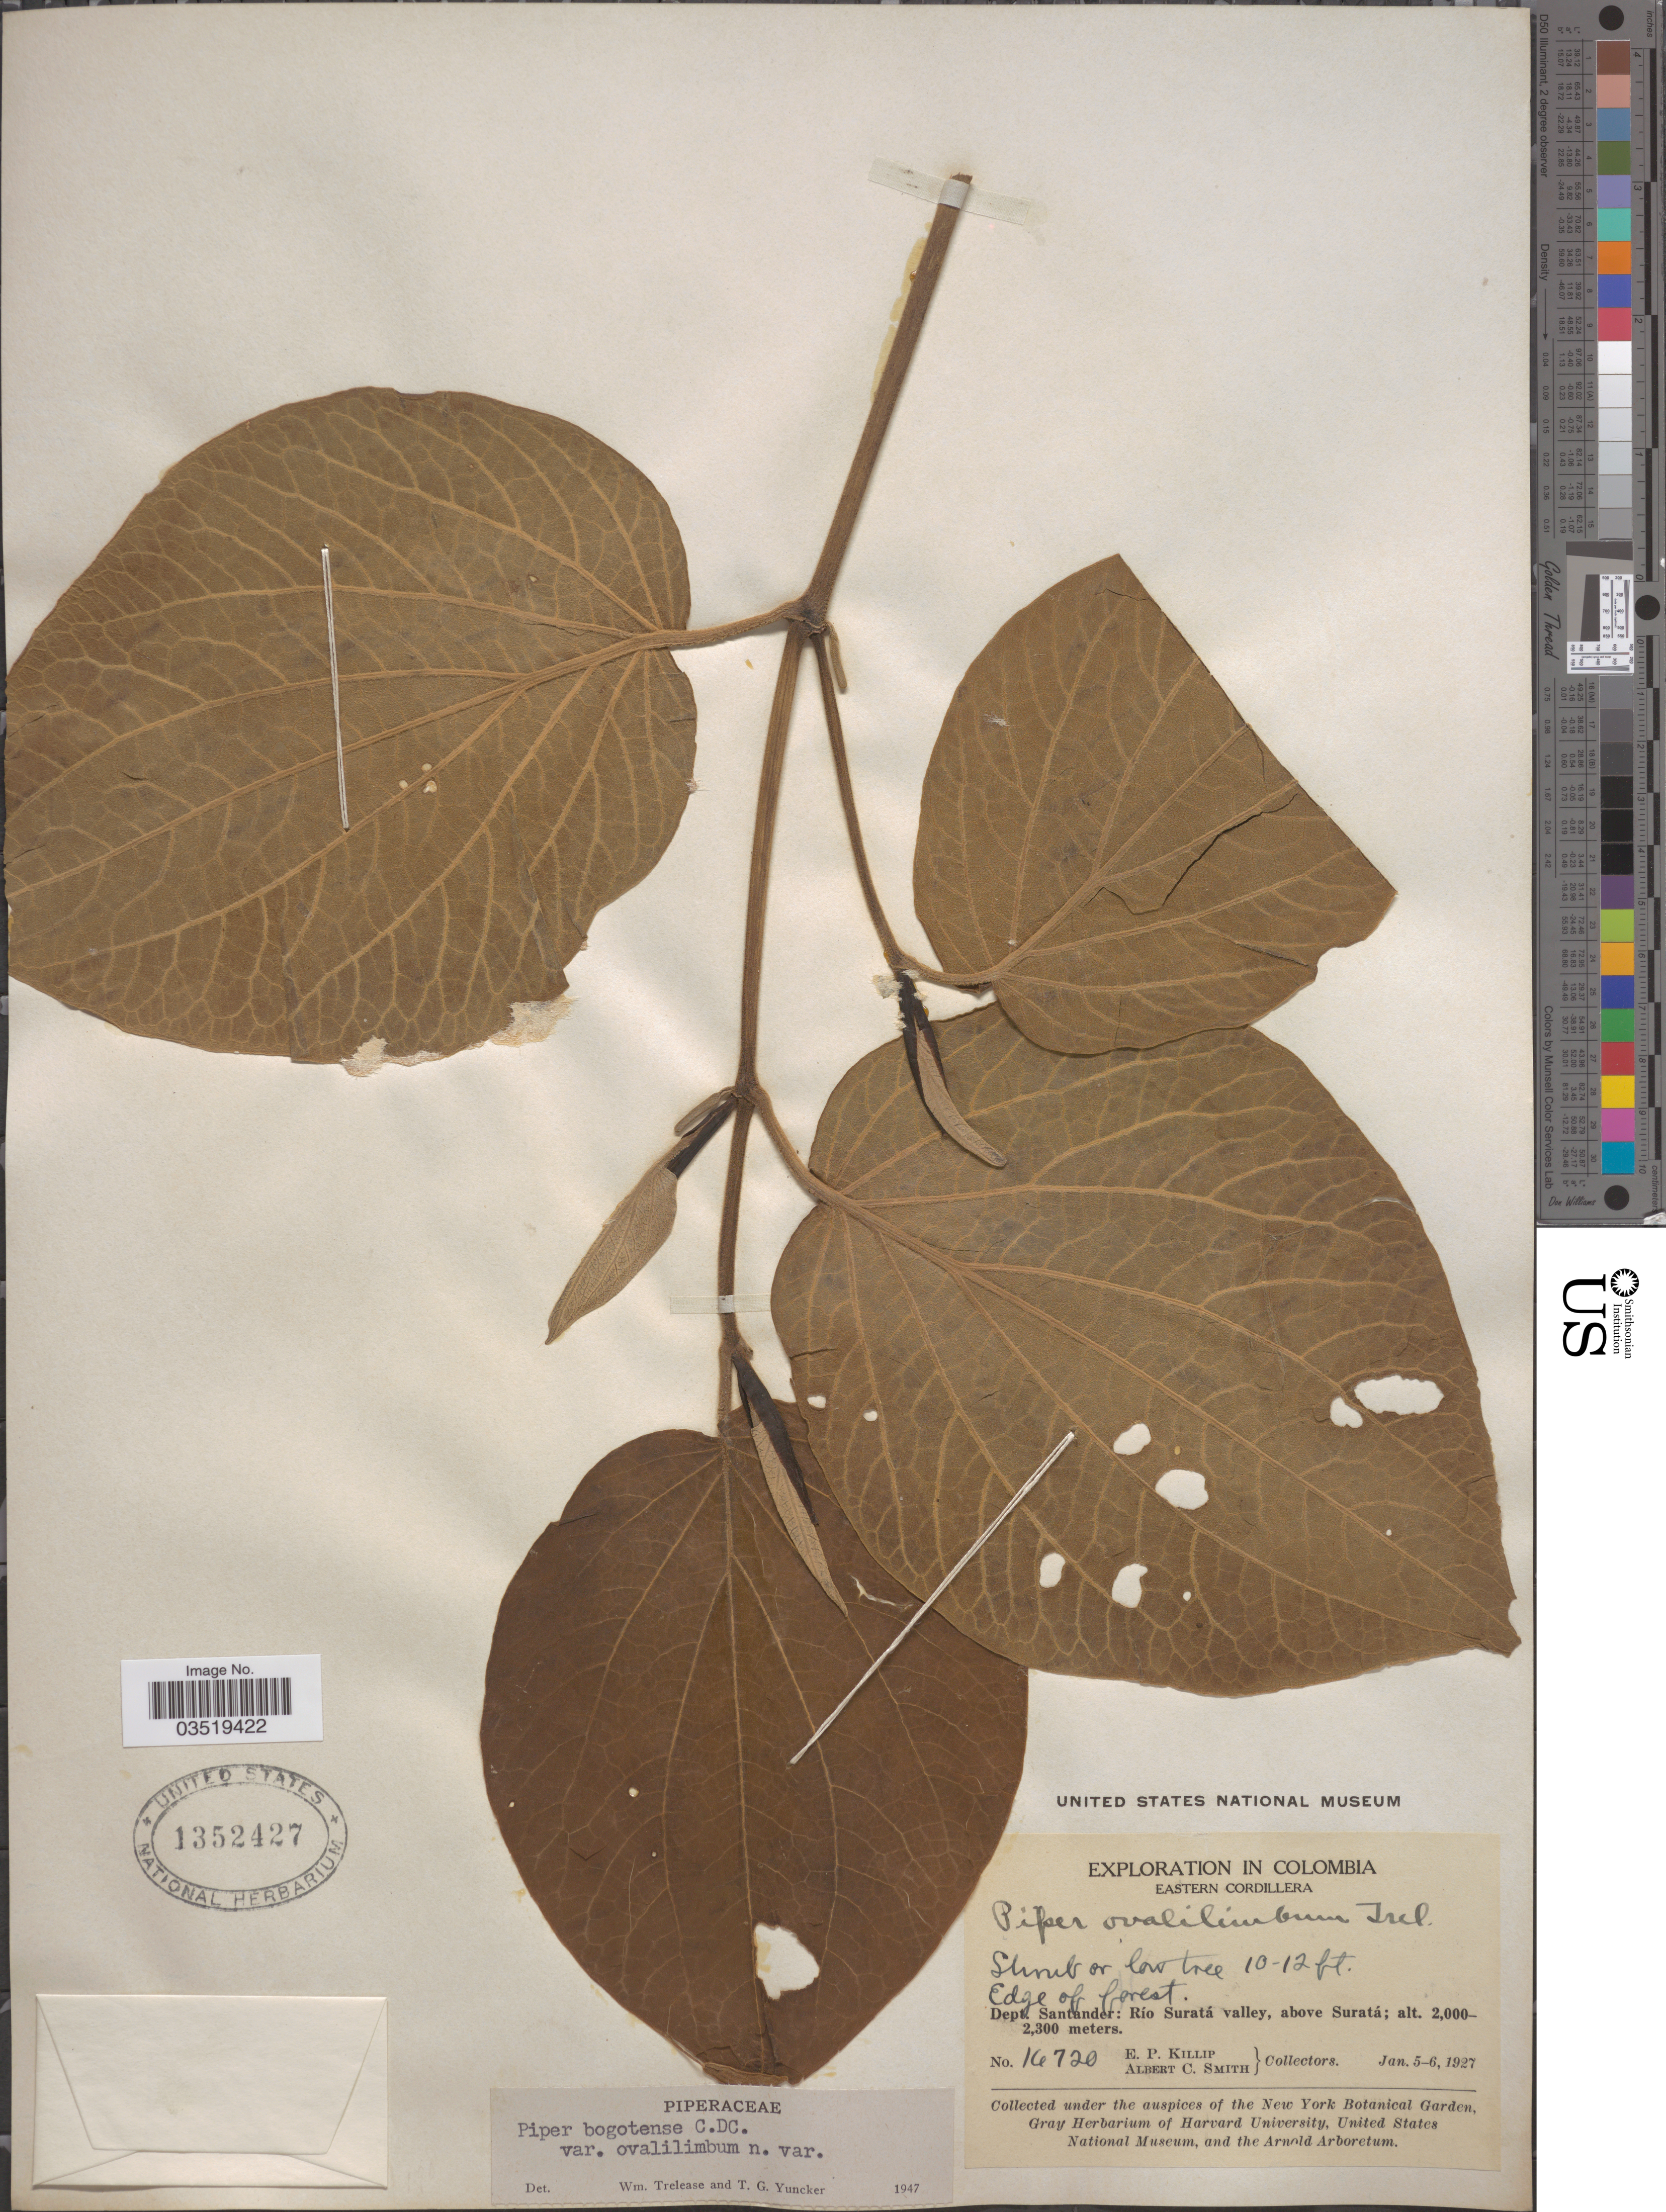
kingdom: Plantae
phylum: Tracheophyta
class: Magnoliopsida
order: Piperales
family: Piperaceae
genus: Piper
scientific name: Piper bogotense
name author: C. DC.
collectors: E. P. Killip & A. C. Smith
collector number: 16720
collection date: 1927-01-05/1927-01-06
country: Colombia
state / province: Santander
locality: Eastern Cordillera. Dept. Santander: Río Suratá valley, above Suratá.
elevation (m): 2000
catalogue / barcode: US 1352427